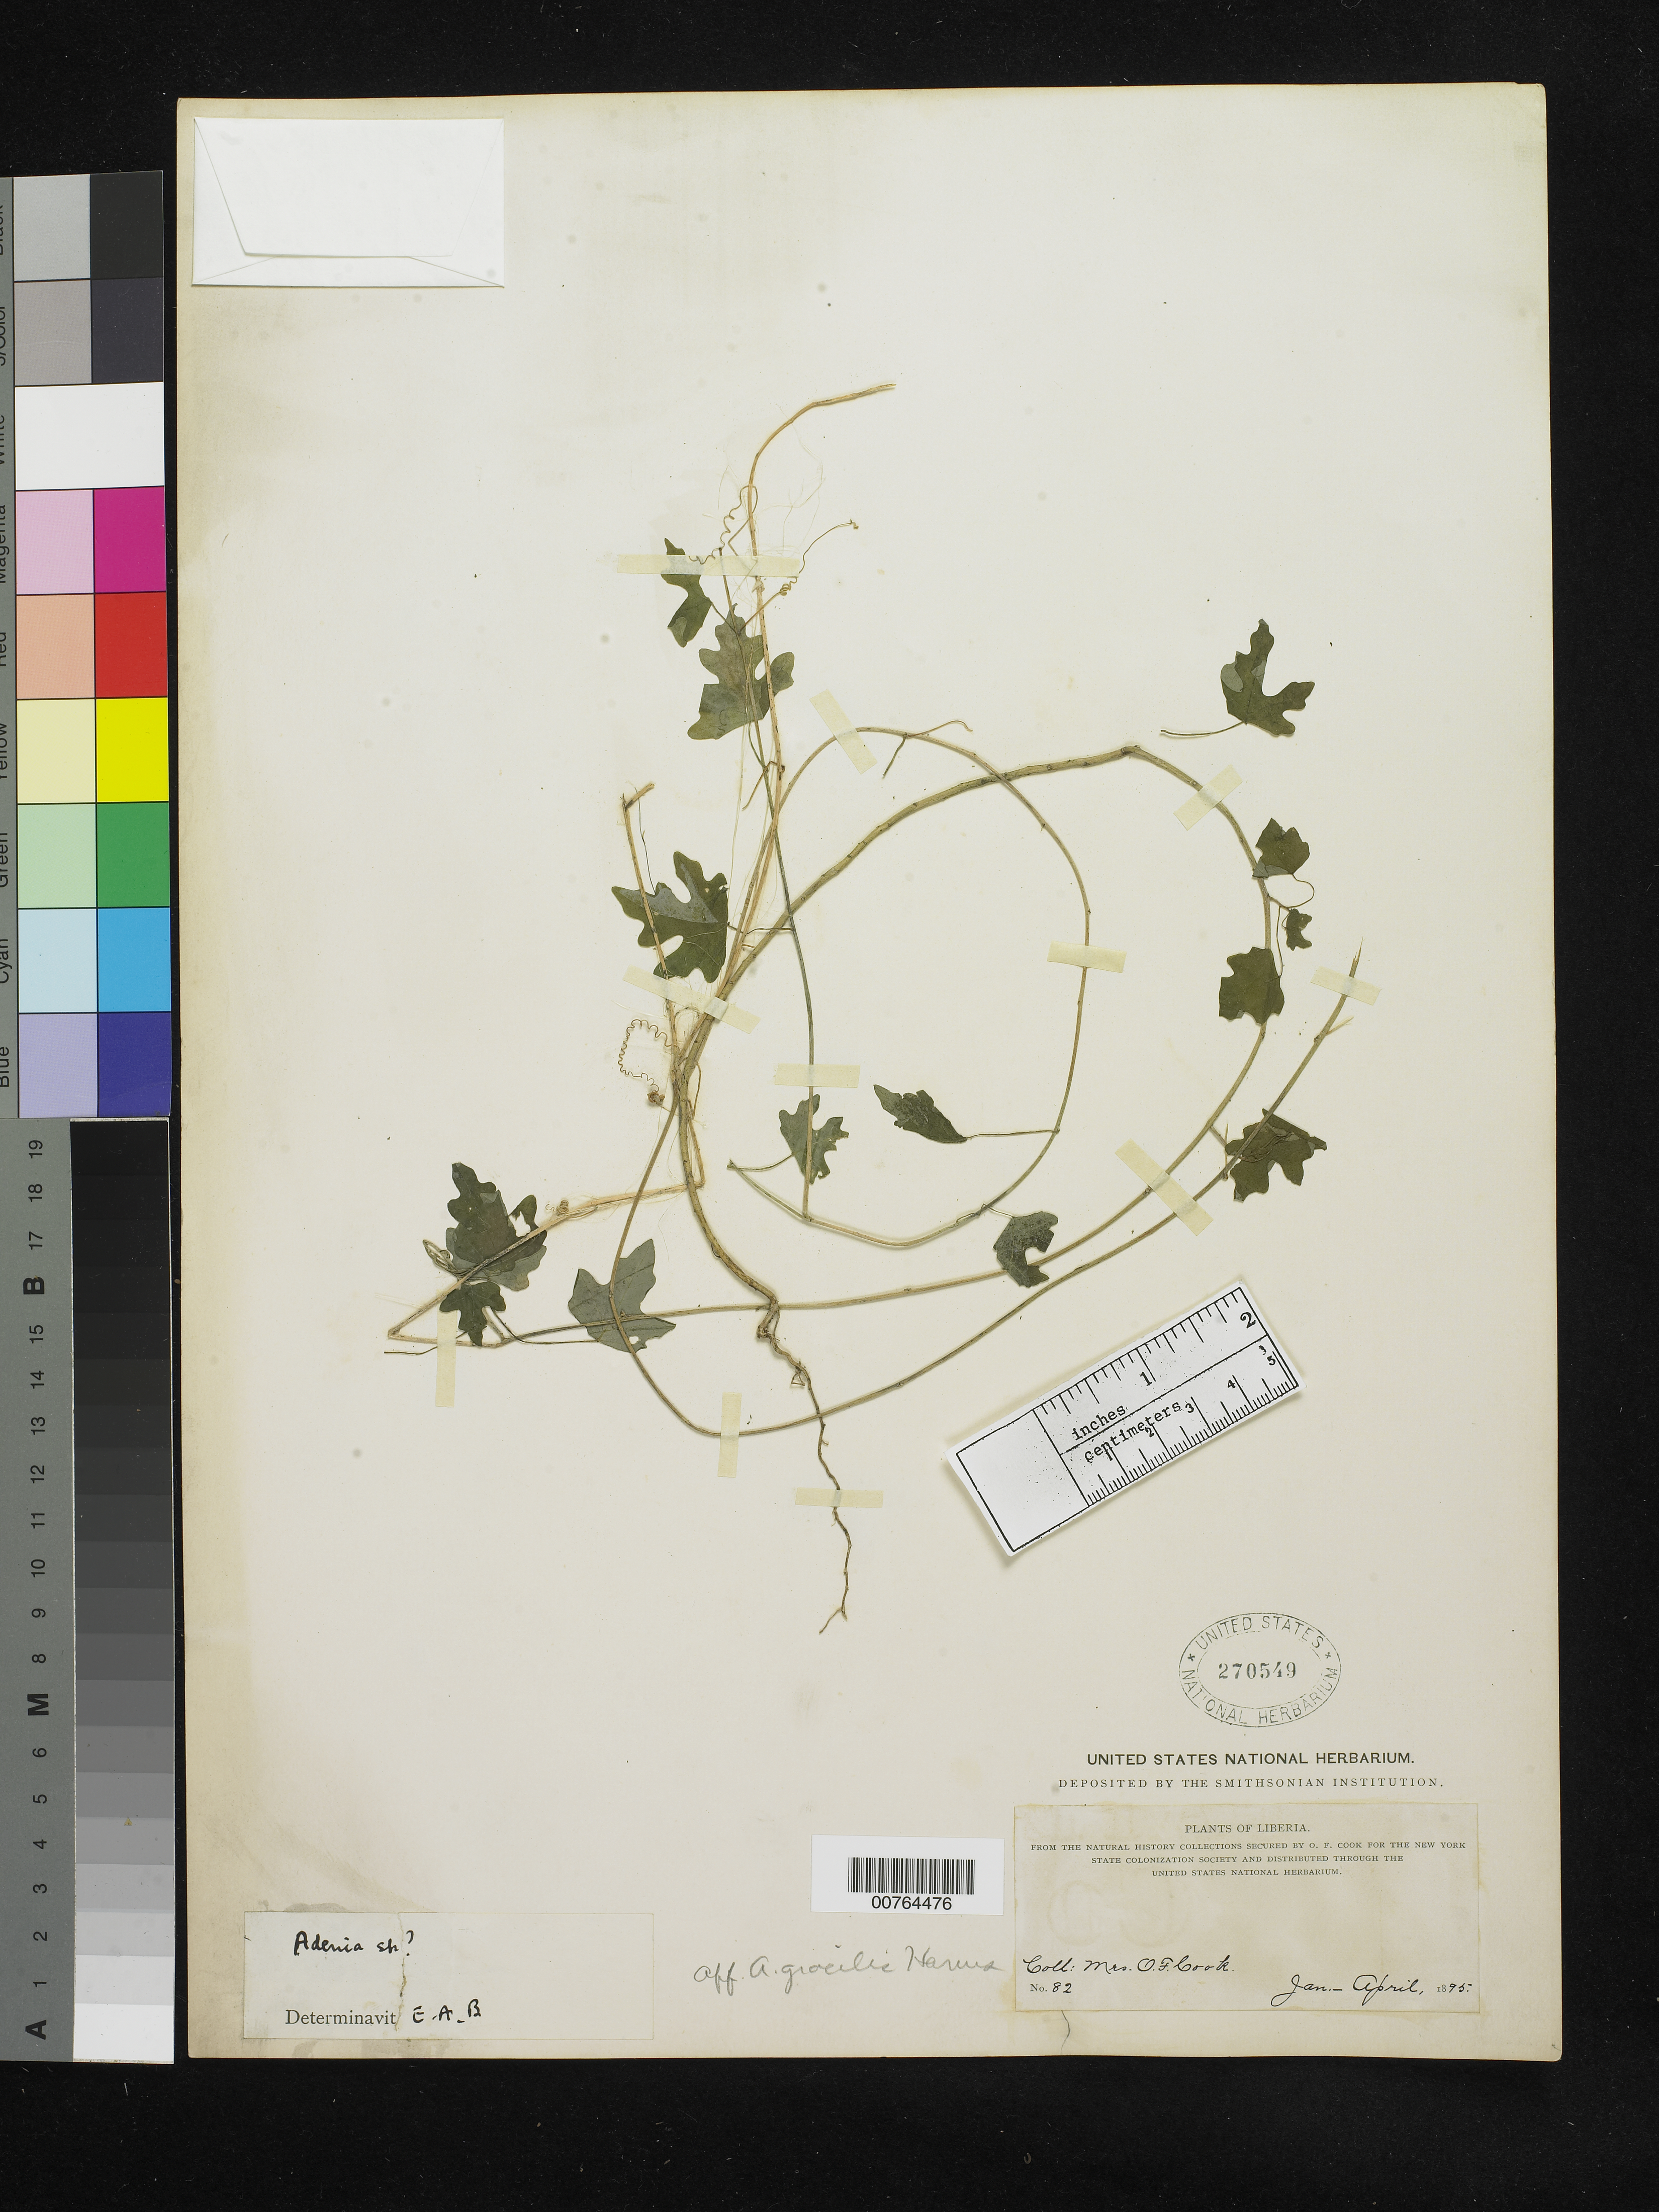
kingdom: Plantae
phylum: Tracheophyta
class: Magnoliopsida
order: Malpighiales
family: Passifloraceae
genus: Adenia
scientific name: Adenia gracilis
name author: (Harv.) Harms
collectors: Alice C. Cook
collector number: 82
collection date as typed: Jan 1895 to -- Apr 1895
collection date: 1895-01/1895-04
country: Liberia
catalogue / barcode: US 270549